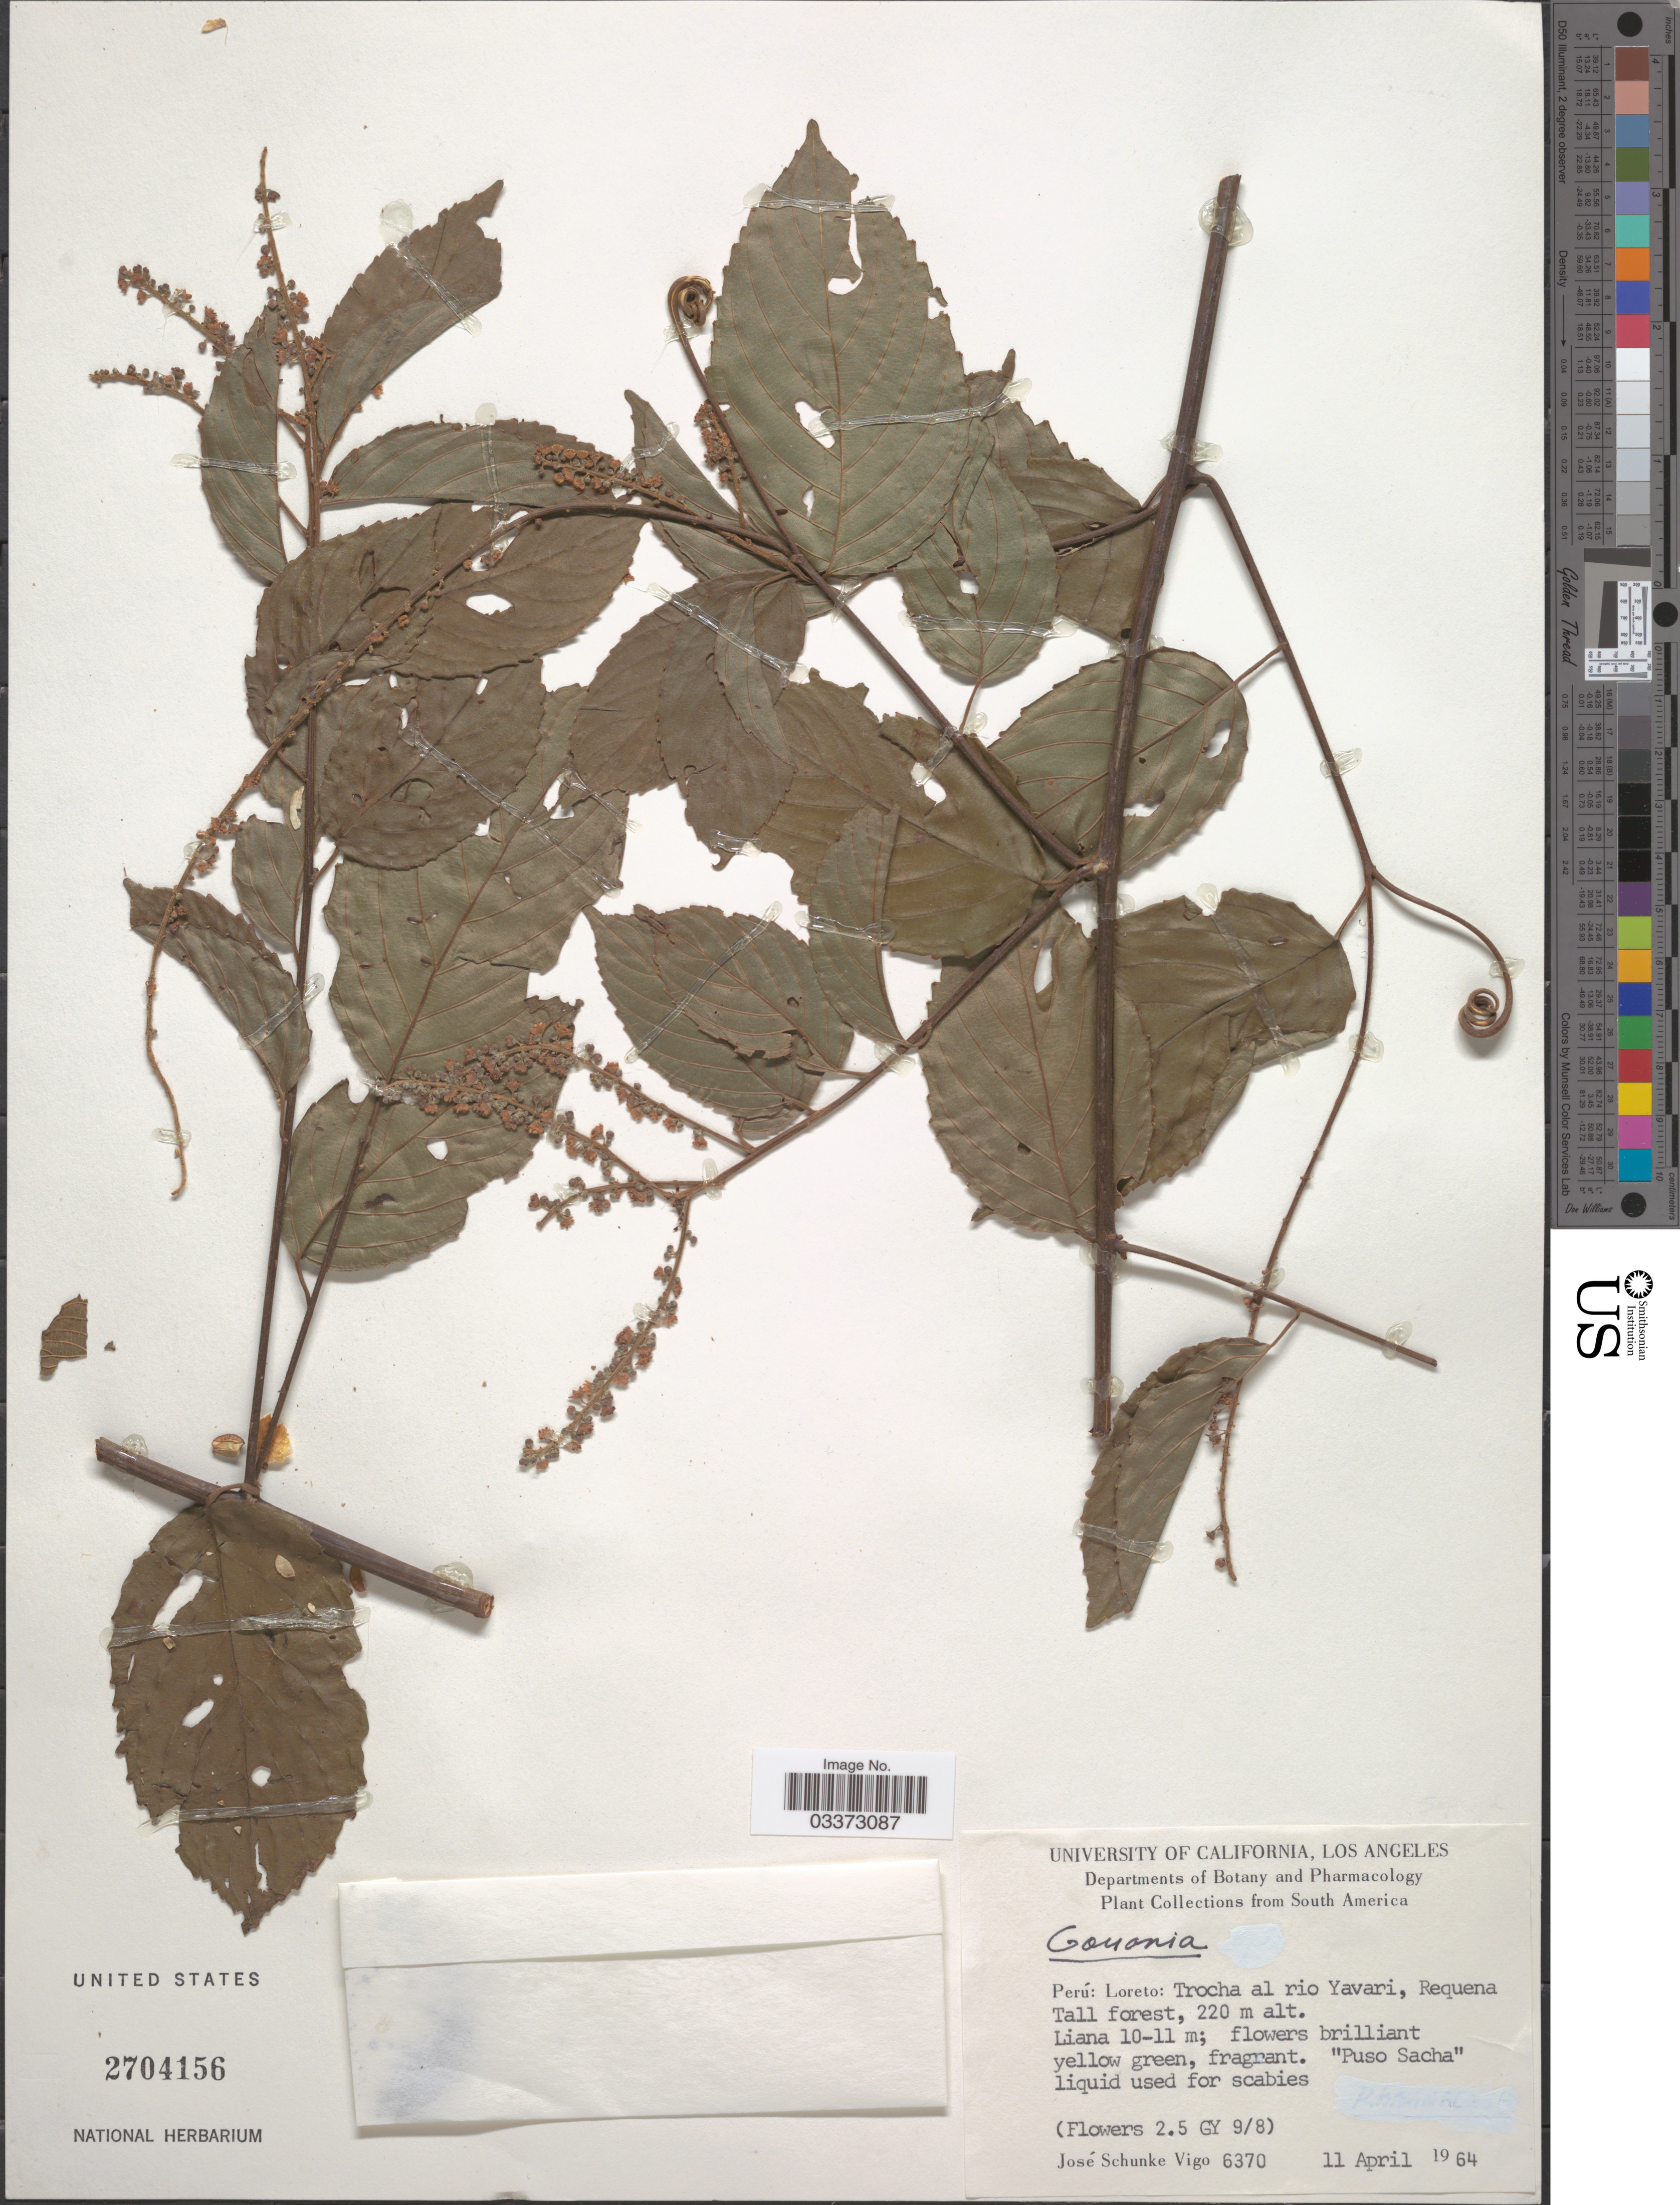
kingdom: Plantae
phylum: Tracheophyta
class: Magnoliopsida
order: Rosales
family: Rhamnaceae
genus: Gouania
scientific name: Gouania trichodonta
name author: Reissek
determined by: Figueira, Mauricio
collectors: J. Schunke Vigo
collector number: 6370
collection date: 1964-04-11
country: Peru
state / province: Loreto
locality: Trocha al rio Yavari, Requena Tall forest.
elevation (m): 220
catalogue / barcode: US 2704156